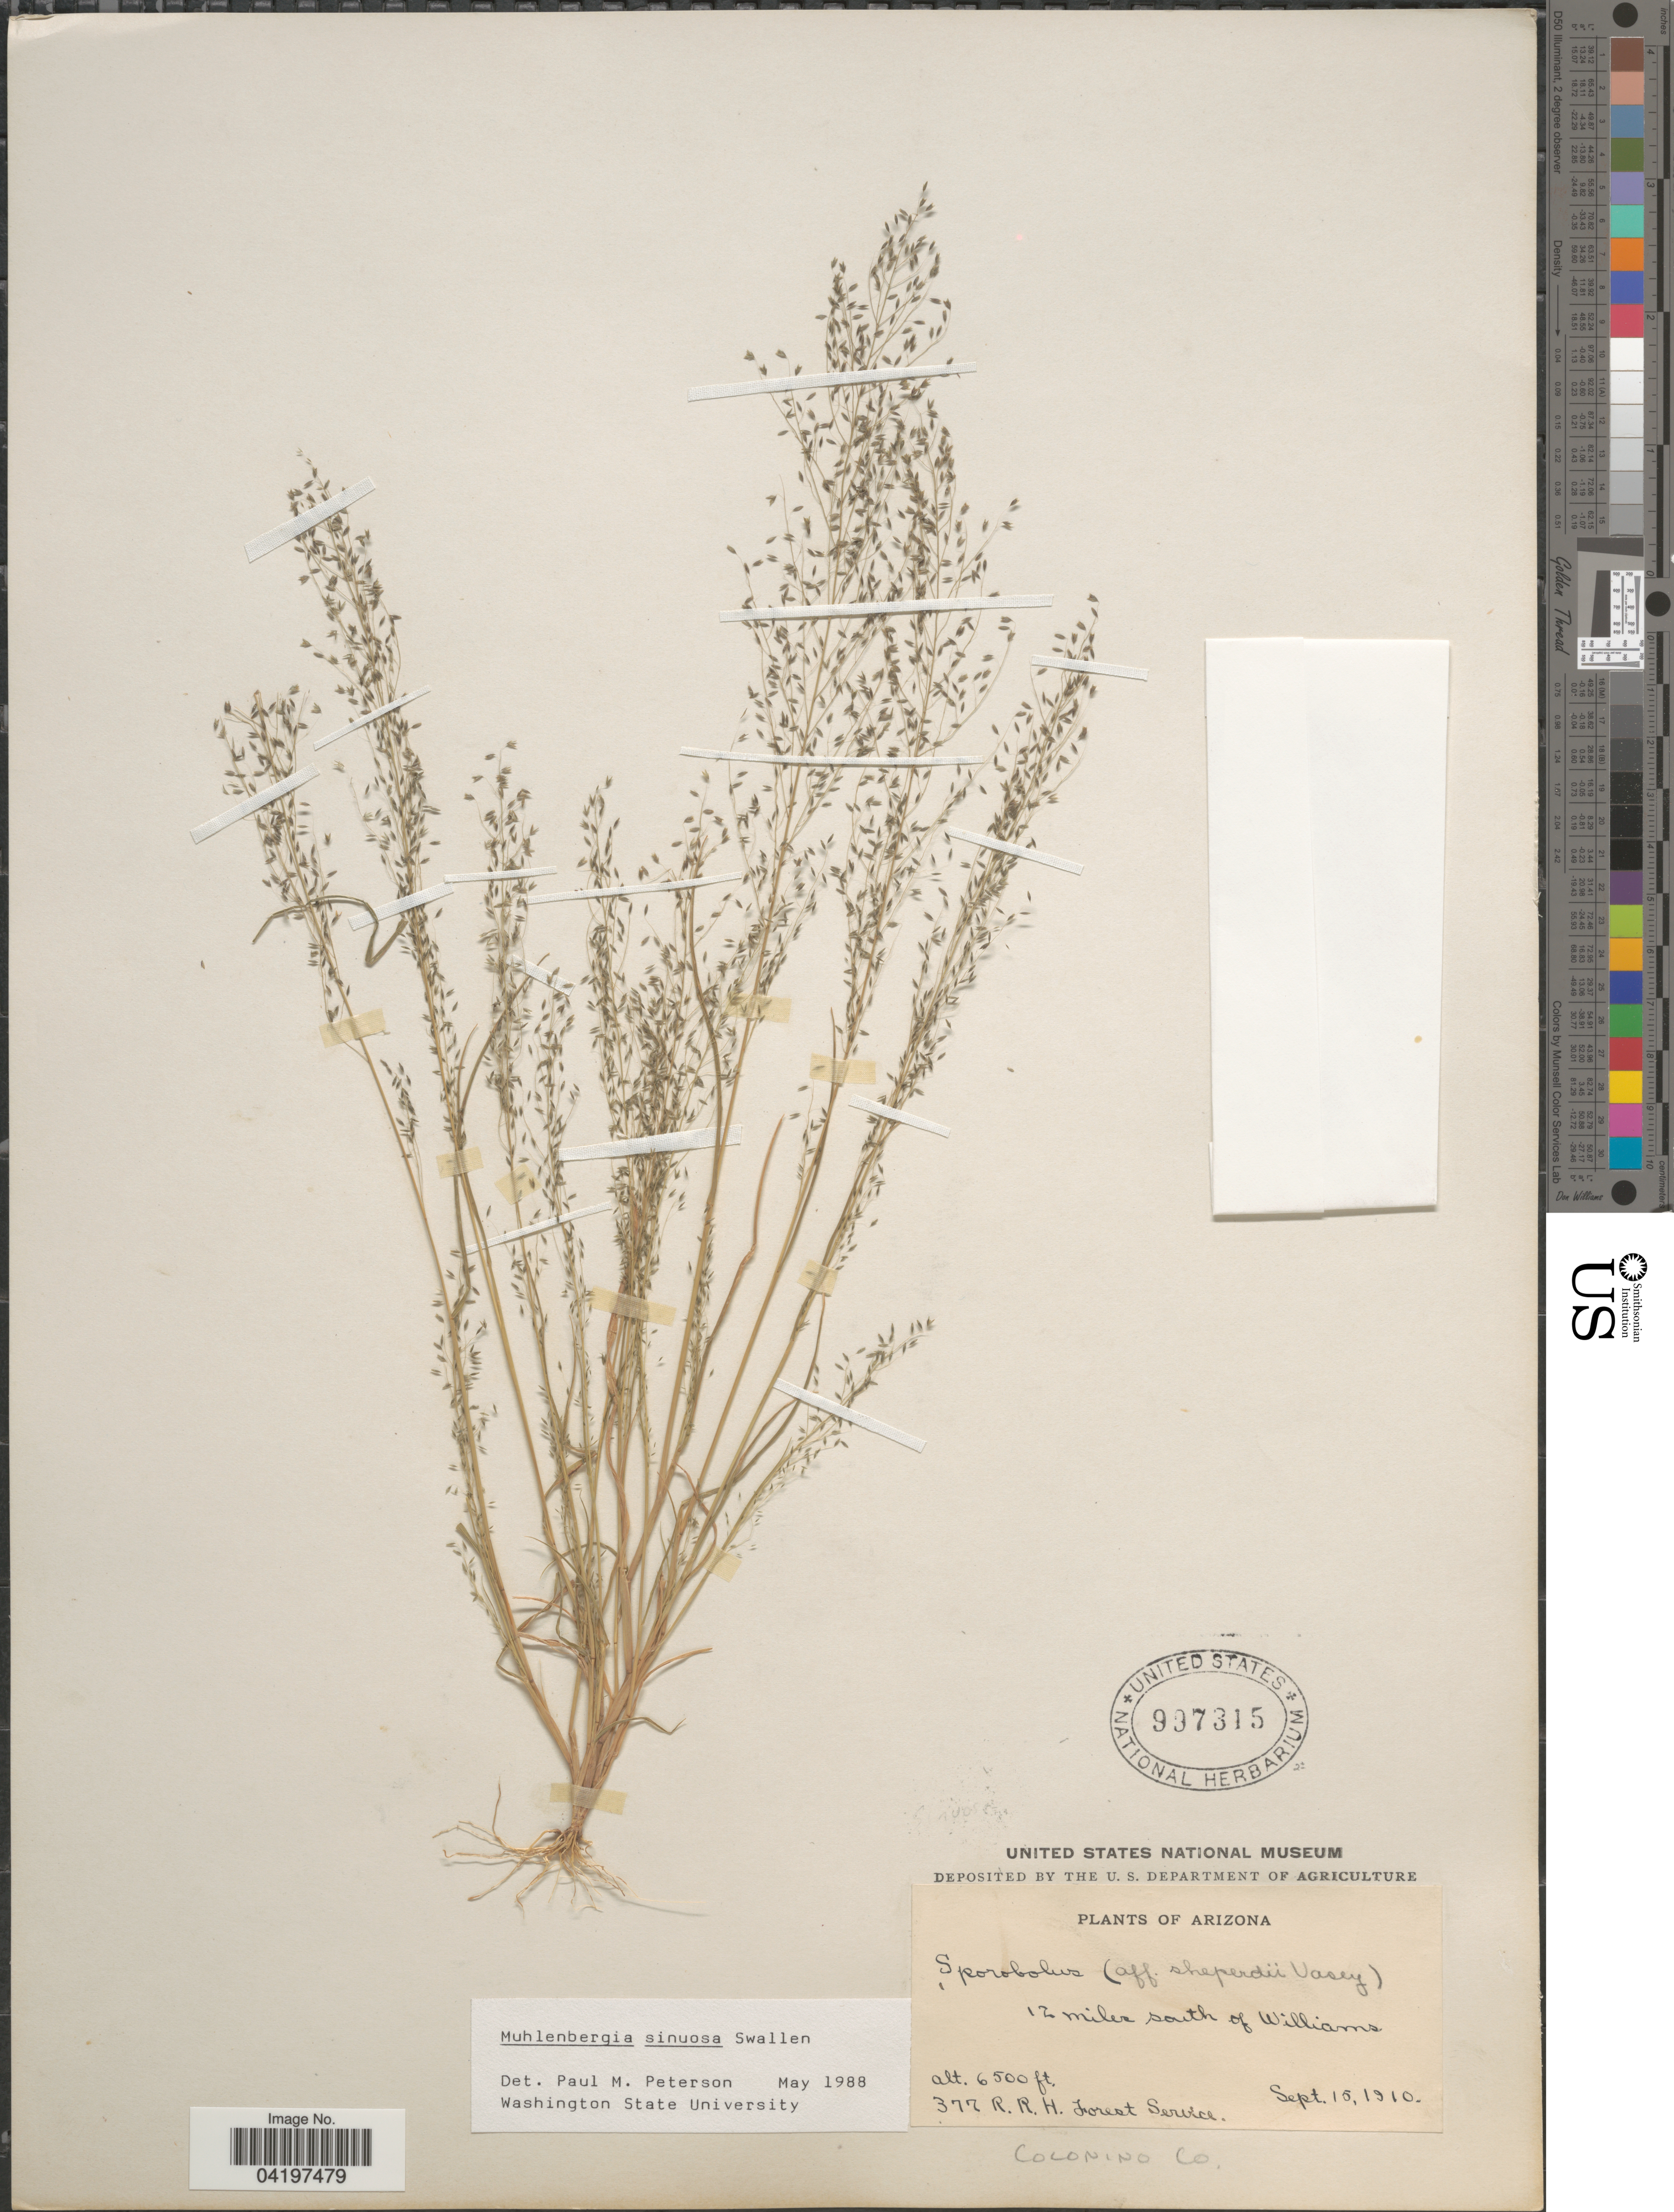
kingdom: Plantae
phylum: Tracheophyta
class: Liliopsida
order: Poales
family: Poaceae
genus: Muhlenbergia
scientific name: Muhlenbergia sinuosa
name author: Swallen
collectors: R. R. H. Forest Service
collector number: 377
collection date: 1910-09-15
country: United States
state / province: Arizona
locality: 12 miles south of Williams. Coconino County.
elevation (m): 1981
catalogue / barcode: US 997315